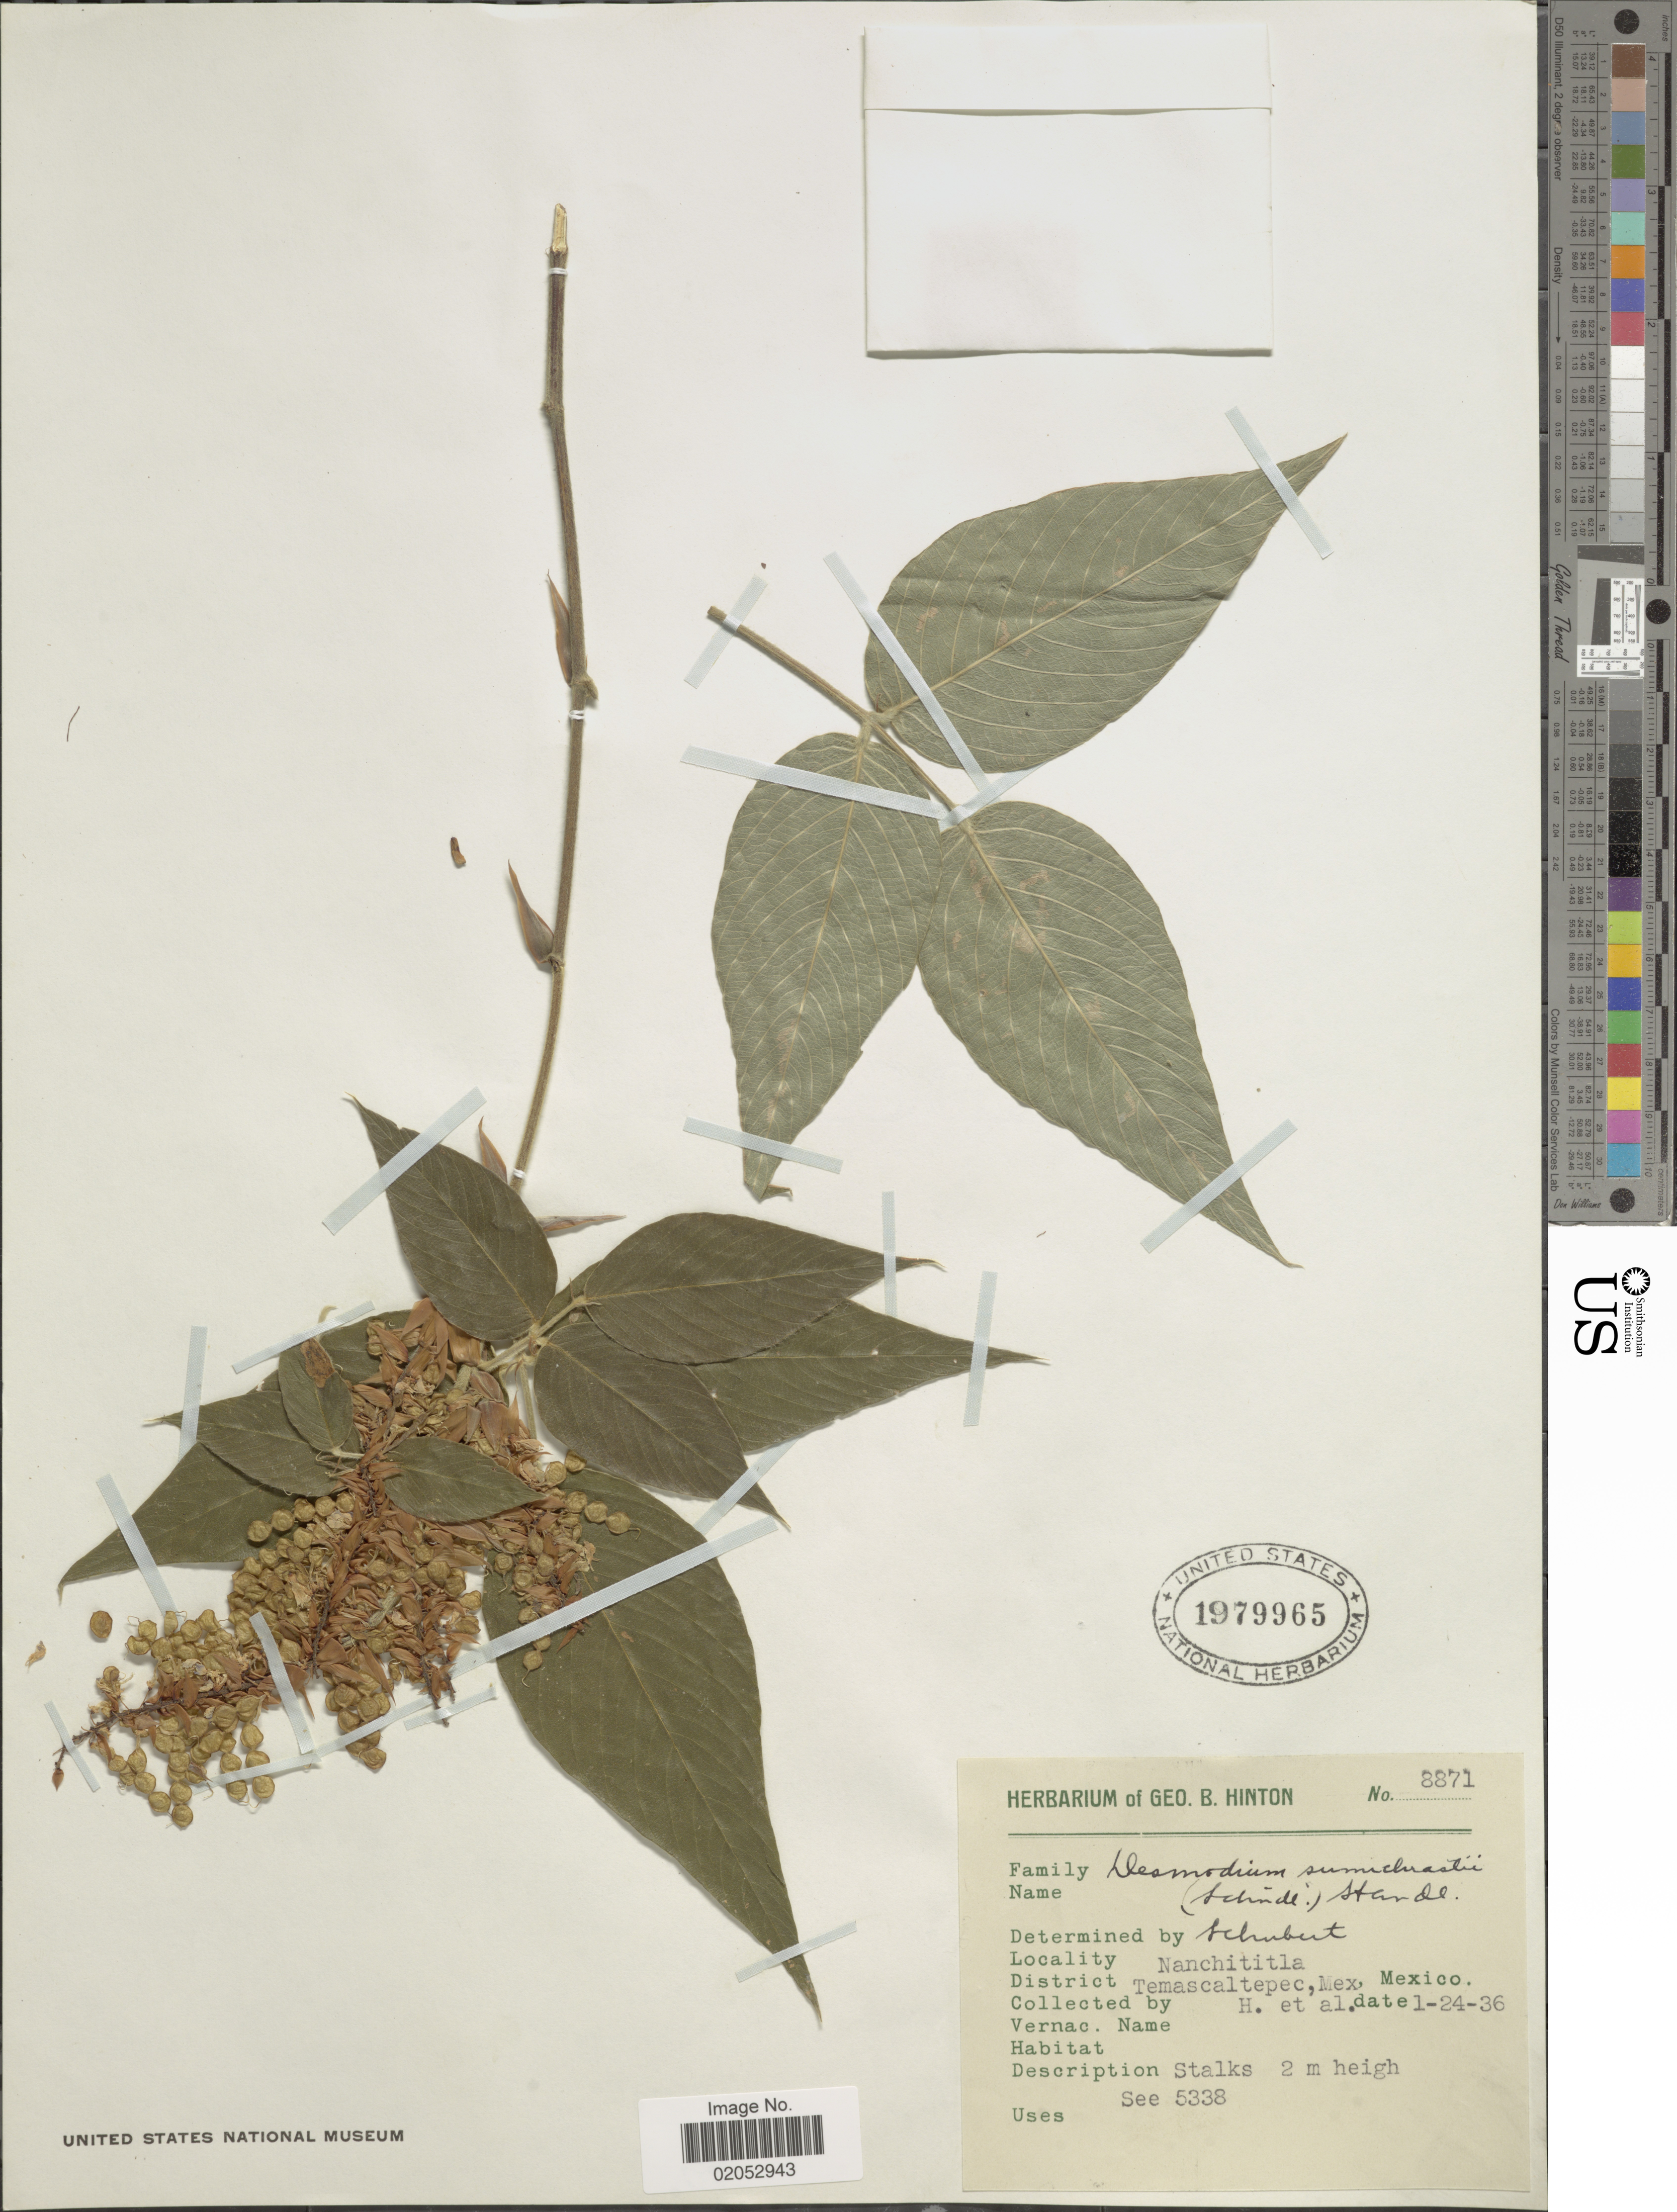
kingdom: Plantae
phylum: Tracheophyta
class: Magnoliopsida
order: Fabales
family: Fabaceae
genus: Desmodium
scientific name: Desmodium sumichrastii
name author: (Schindl.) Schindl.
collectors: G. B. Hinton & et al.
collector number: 8871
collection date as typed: Transcribed d/m/y: 24/1/36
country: Mexico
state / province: México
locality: Nanchititla, District Temascaltepec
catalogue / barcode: US 1979965